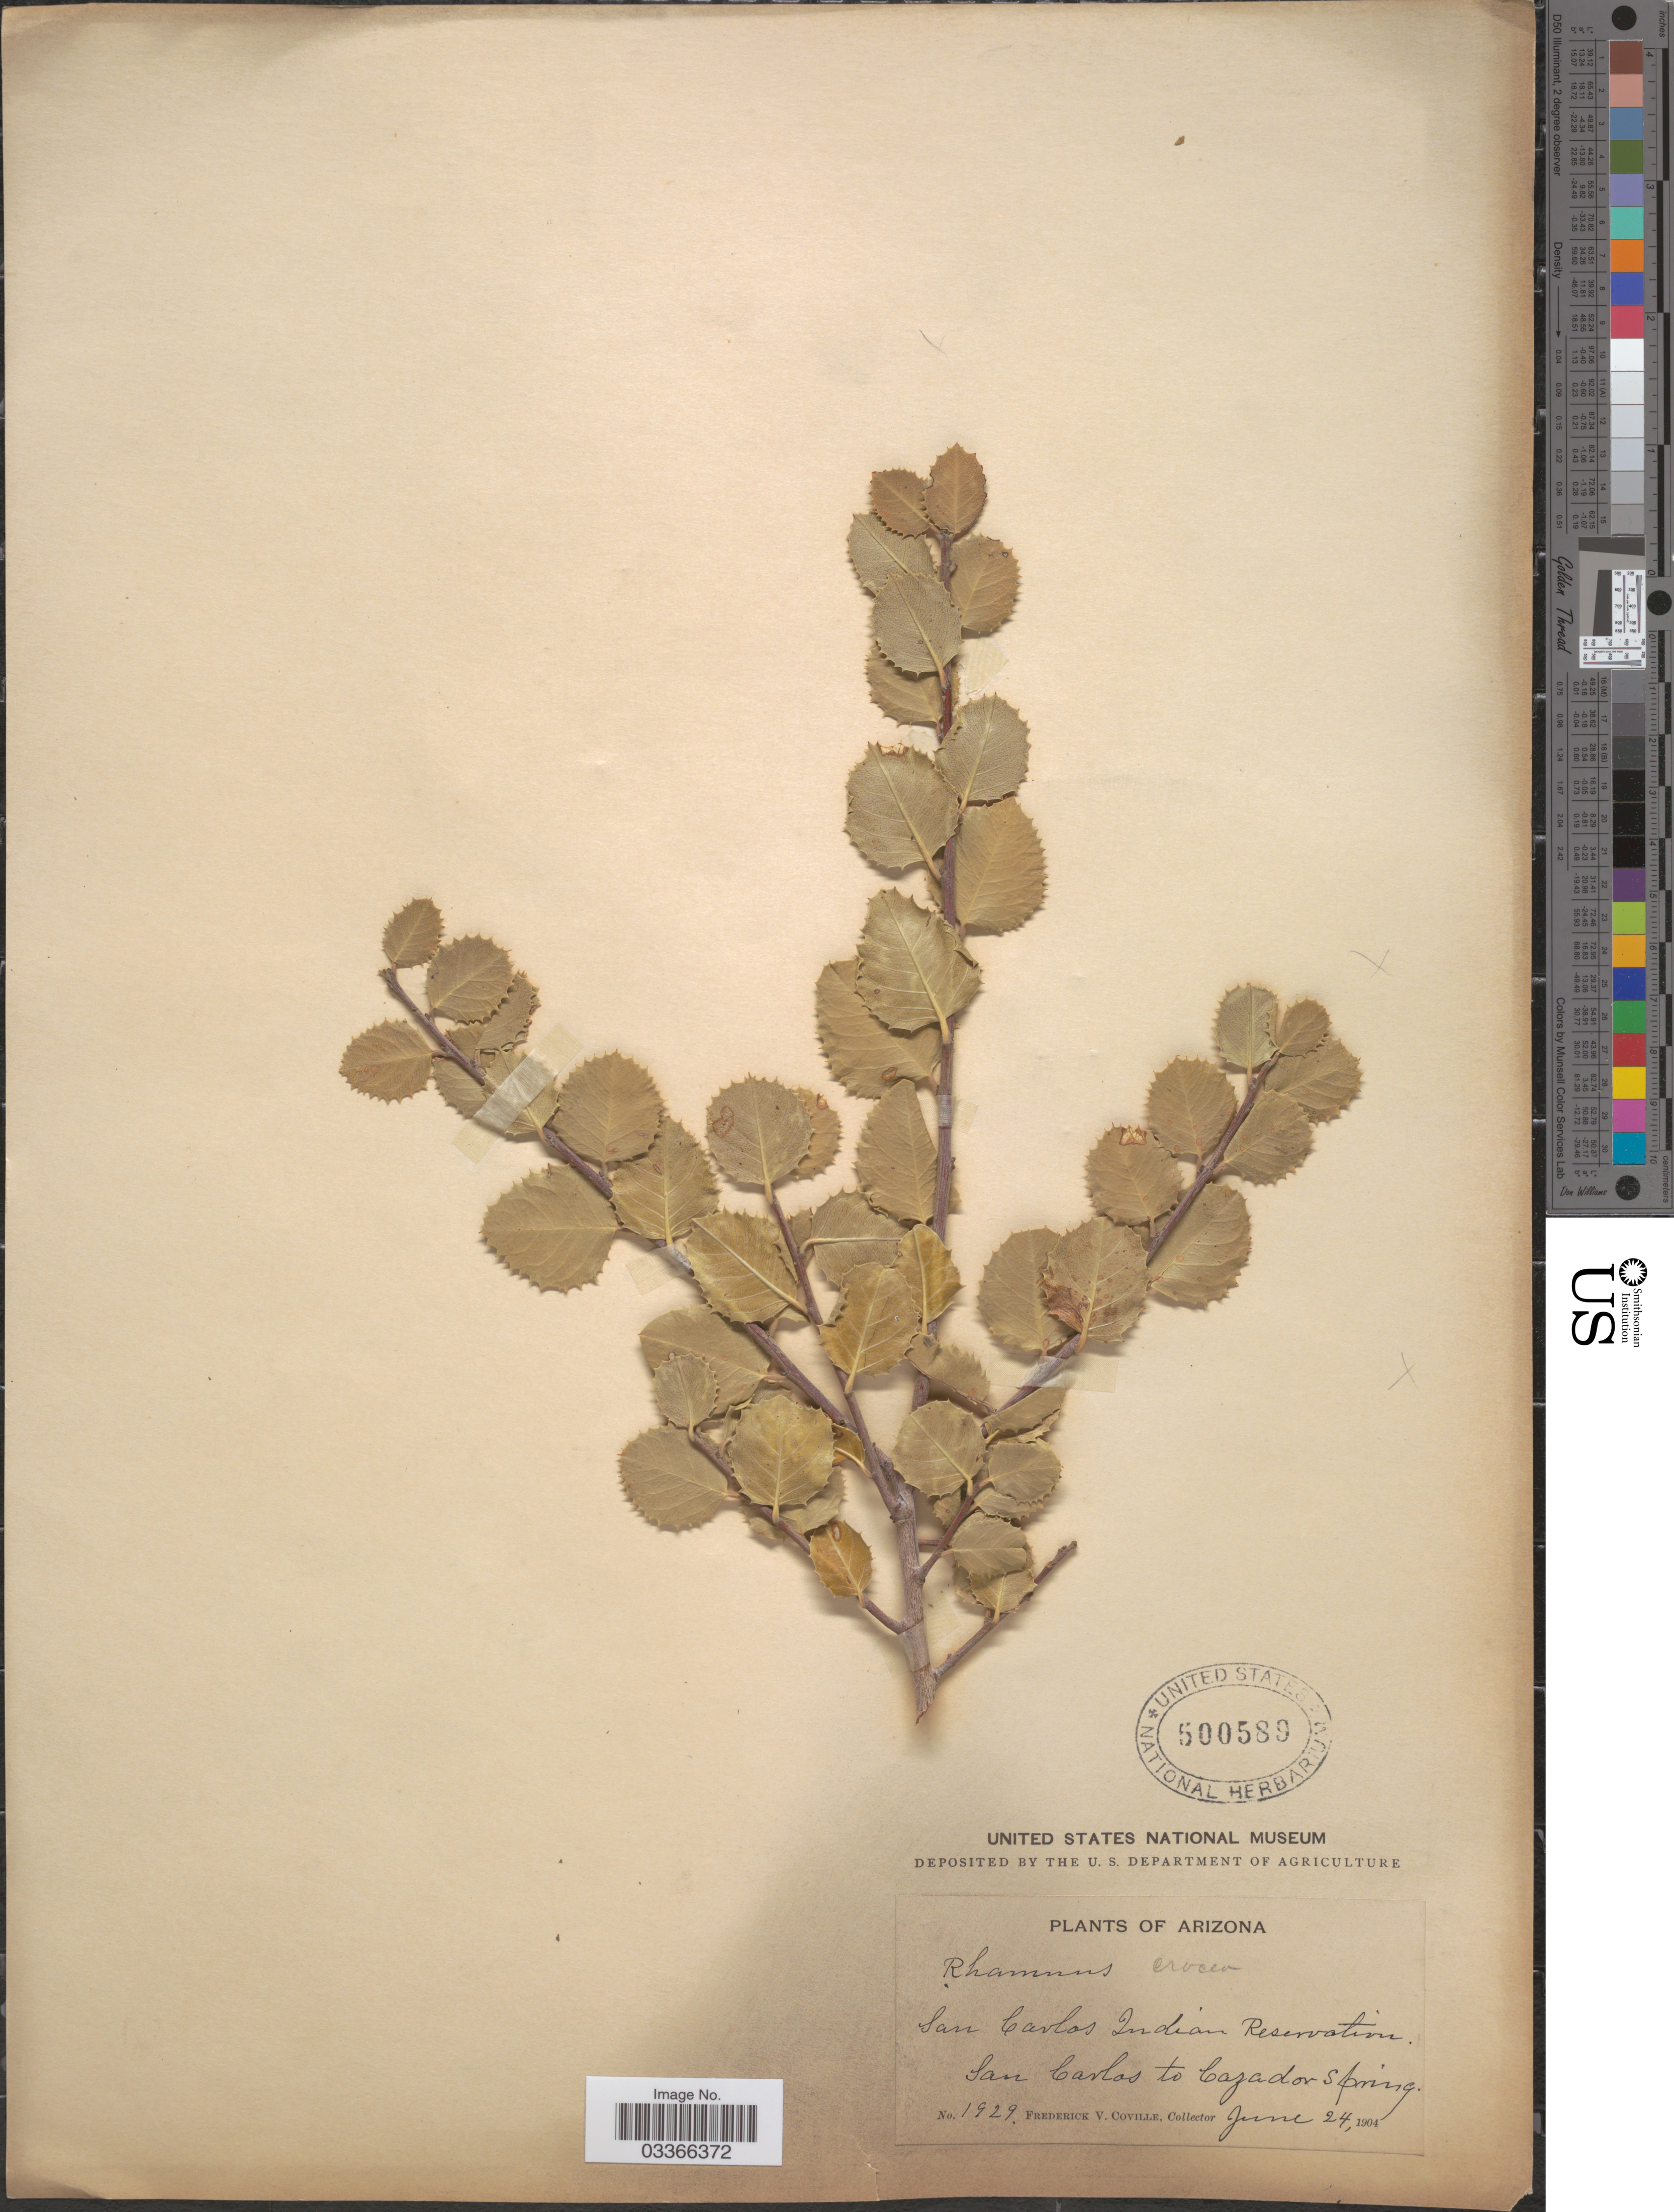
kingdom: Plantae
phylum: Tracheophyta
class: Magnoliopsida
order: Rosales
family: Rhamnaceae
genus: Rhamnus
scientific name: Rhamnus crocea var. ilicifolia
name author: (Kellogg) Greene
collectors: F. V. Coville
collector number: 1929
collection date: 1904-06-24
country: United States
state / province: Arizona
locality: San Carlos Indian Reservation. San Carlos to Cazador Springs.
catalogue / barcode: US 500589